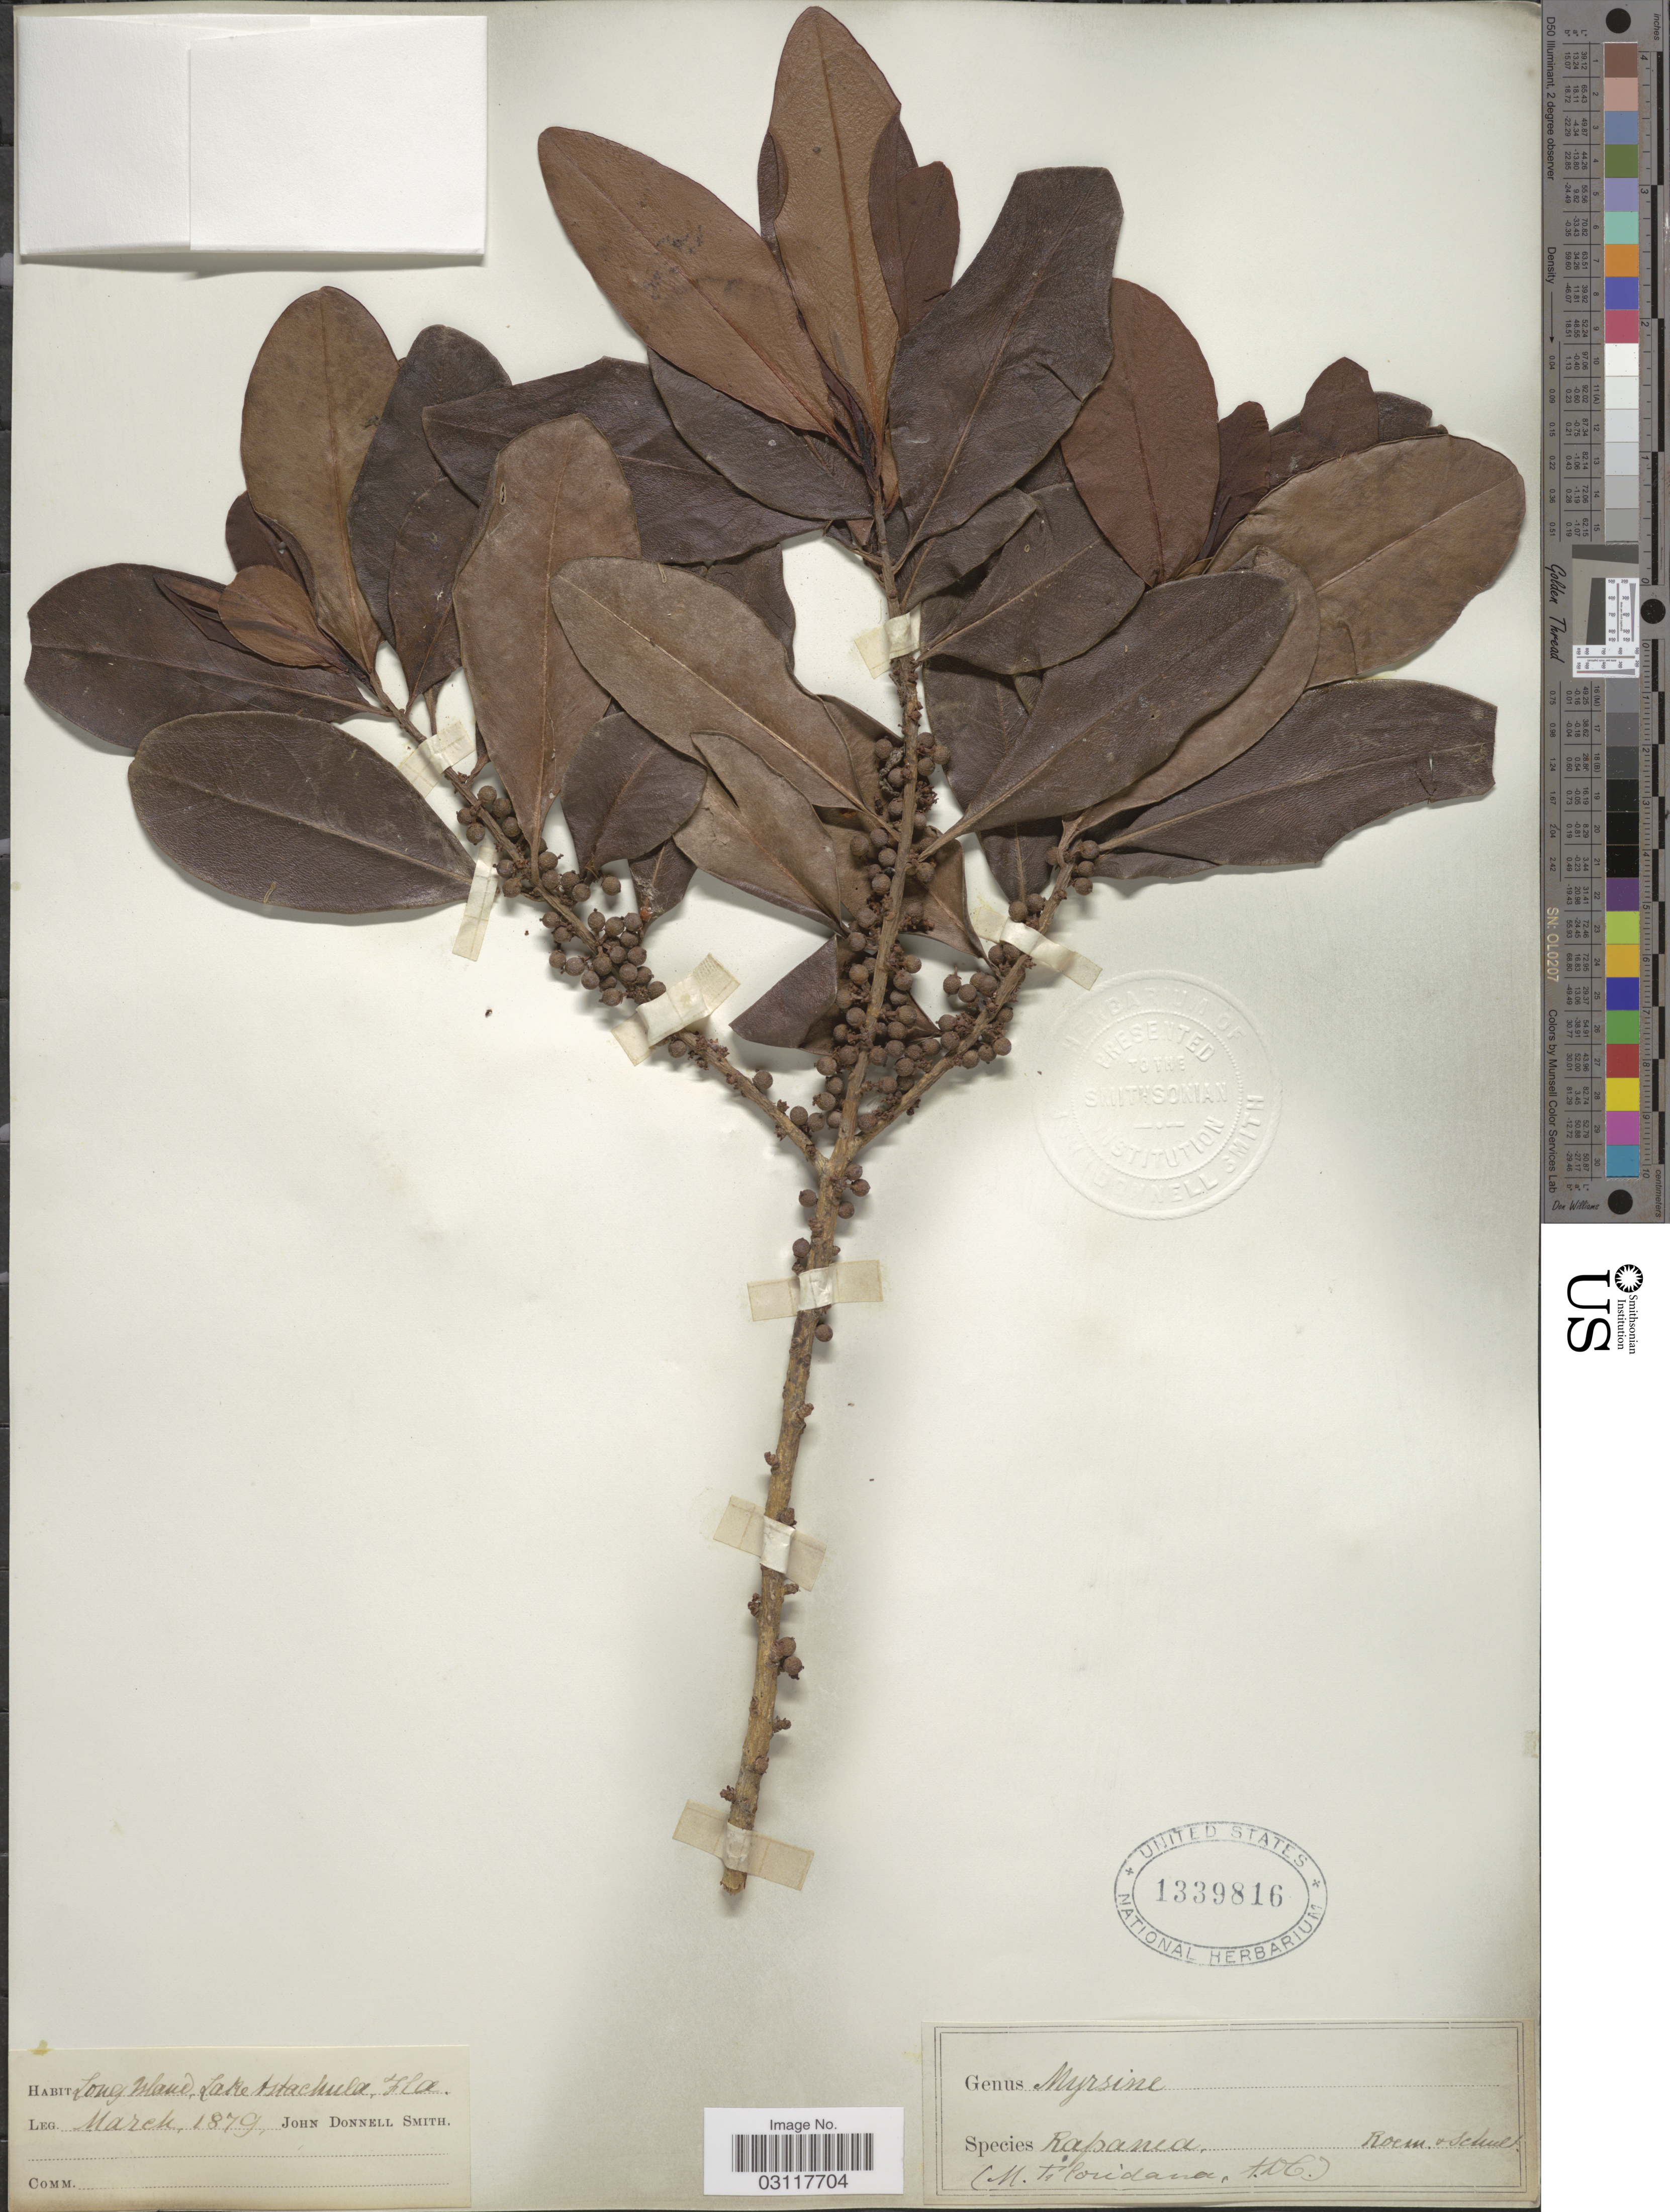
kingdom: Plantae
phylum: Tracheophyta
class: Magnoliopsida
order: Ericales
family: Primulaceae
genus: Rapanea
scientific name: Rapanea guianensis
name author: Aubl.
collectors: J. Donnell Smith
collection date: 1879-03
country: United States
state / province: Florida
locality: Long Island, Lake Astachula.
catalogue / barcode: US 1339816